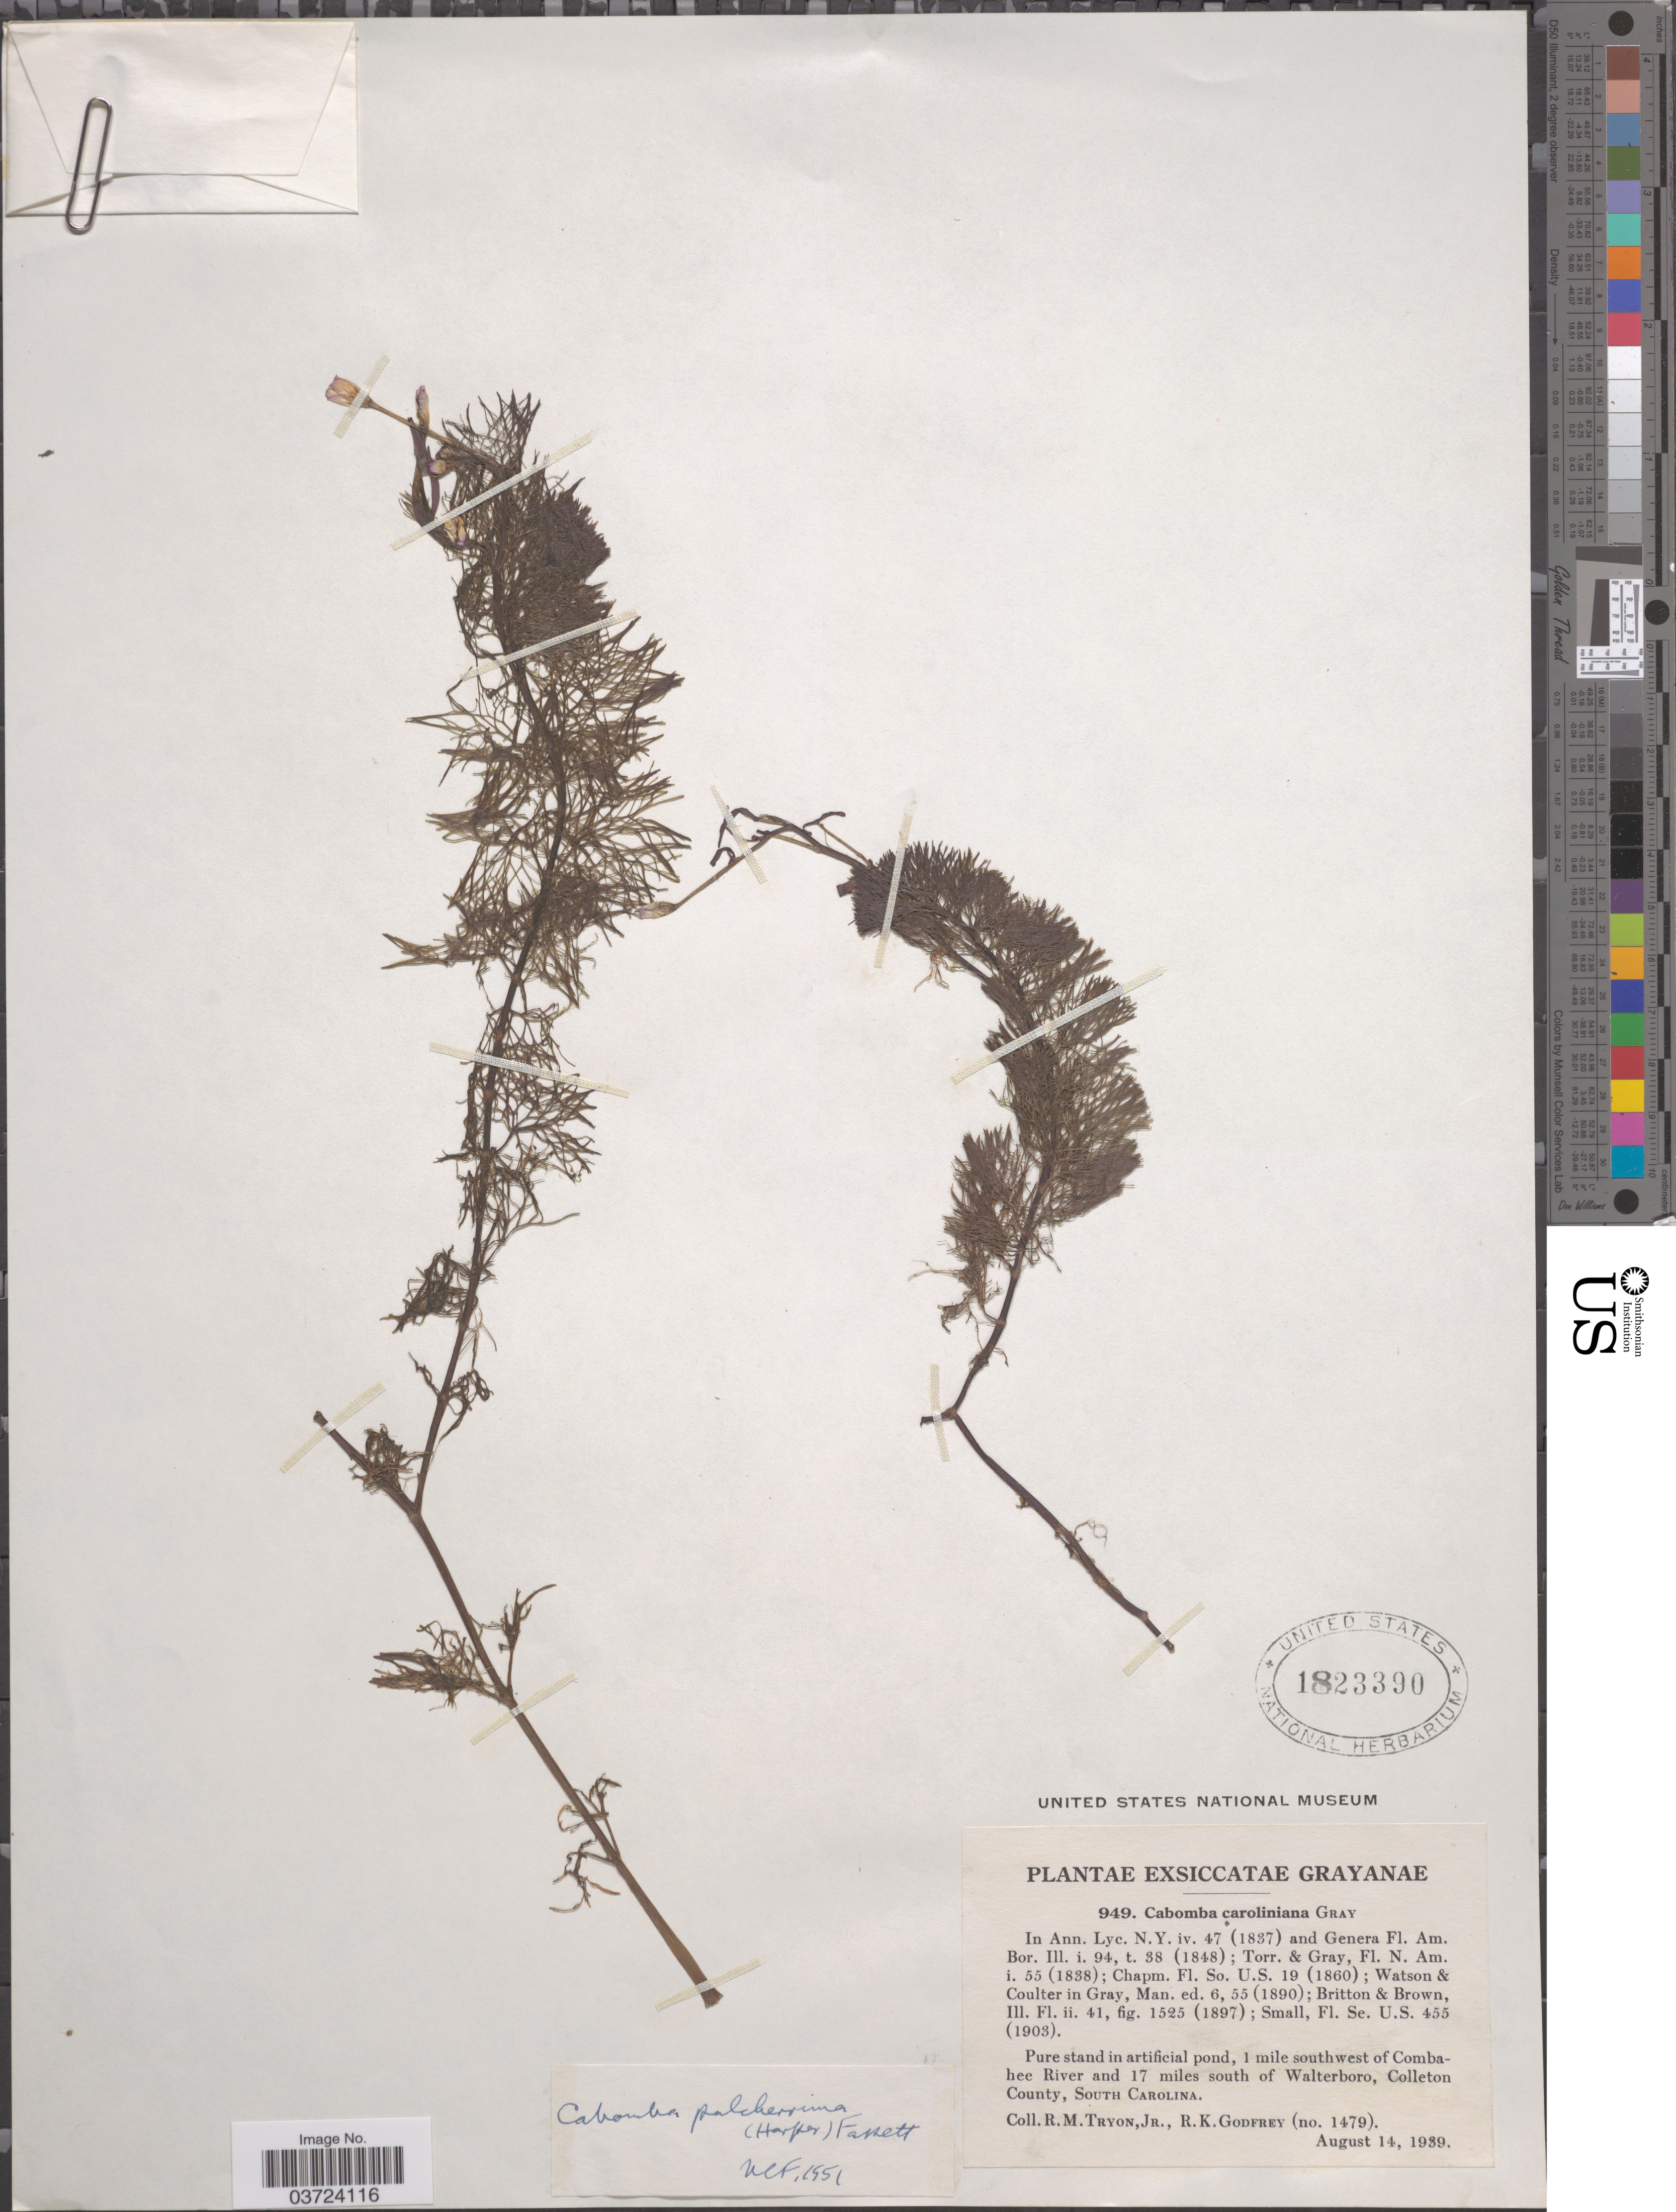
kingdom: Plantae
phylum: Tracheophyta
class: Magnoliopsida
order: Nymphaeales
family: Cabombaceae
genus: Cabomba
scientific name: Cabomba pulcherrima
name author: (R.M. Harper) Fassett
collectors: R. Tryon & R. K. Godfrey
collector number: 1479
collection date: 1939-08-14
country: United States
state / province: South Carolina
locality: Pure stand in artificial pond, 1 mile southwest of Combahee River and 17 miles south of Walterboro, Colleton County.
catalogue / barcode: US 1823390